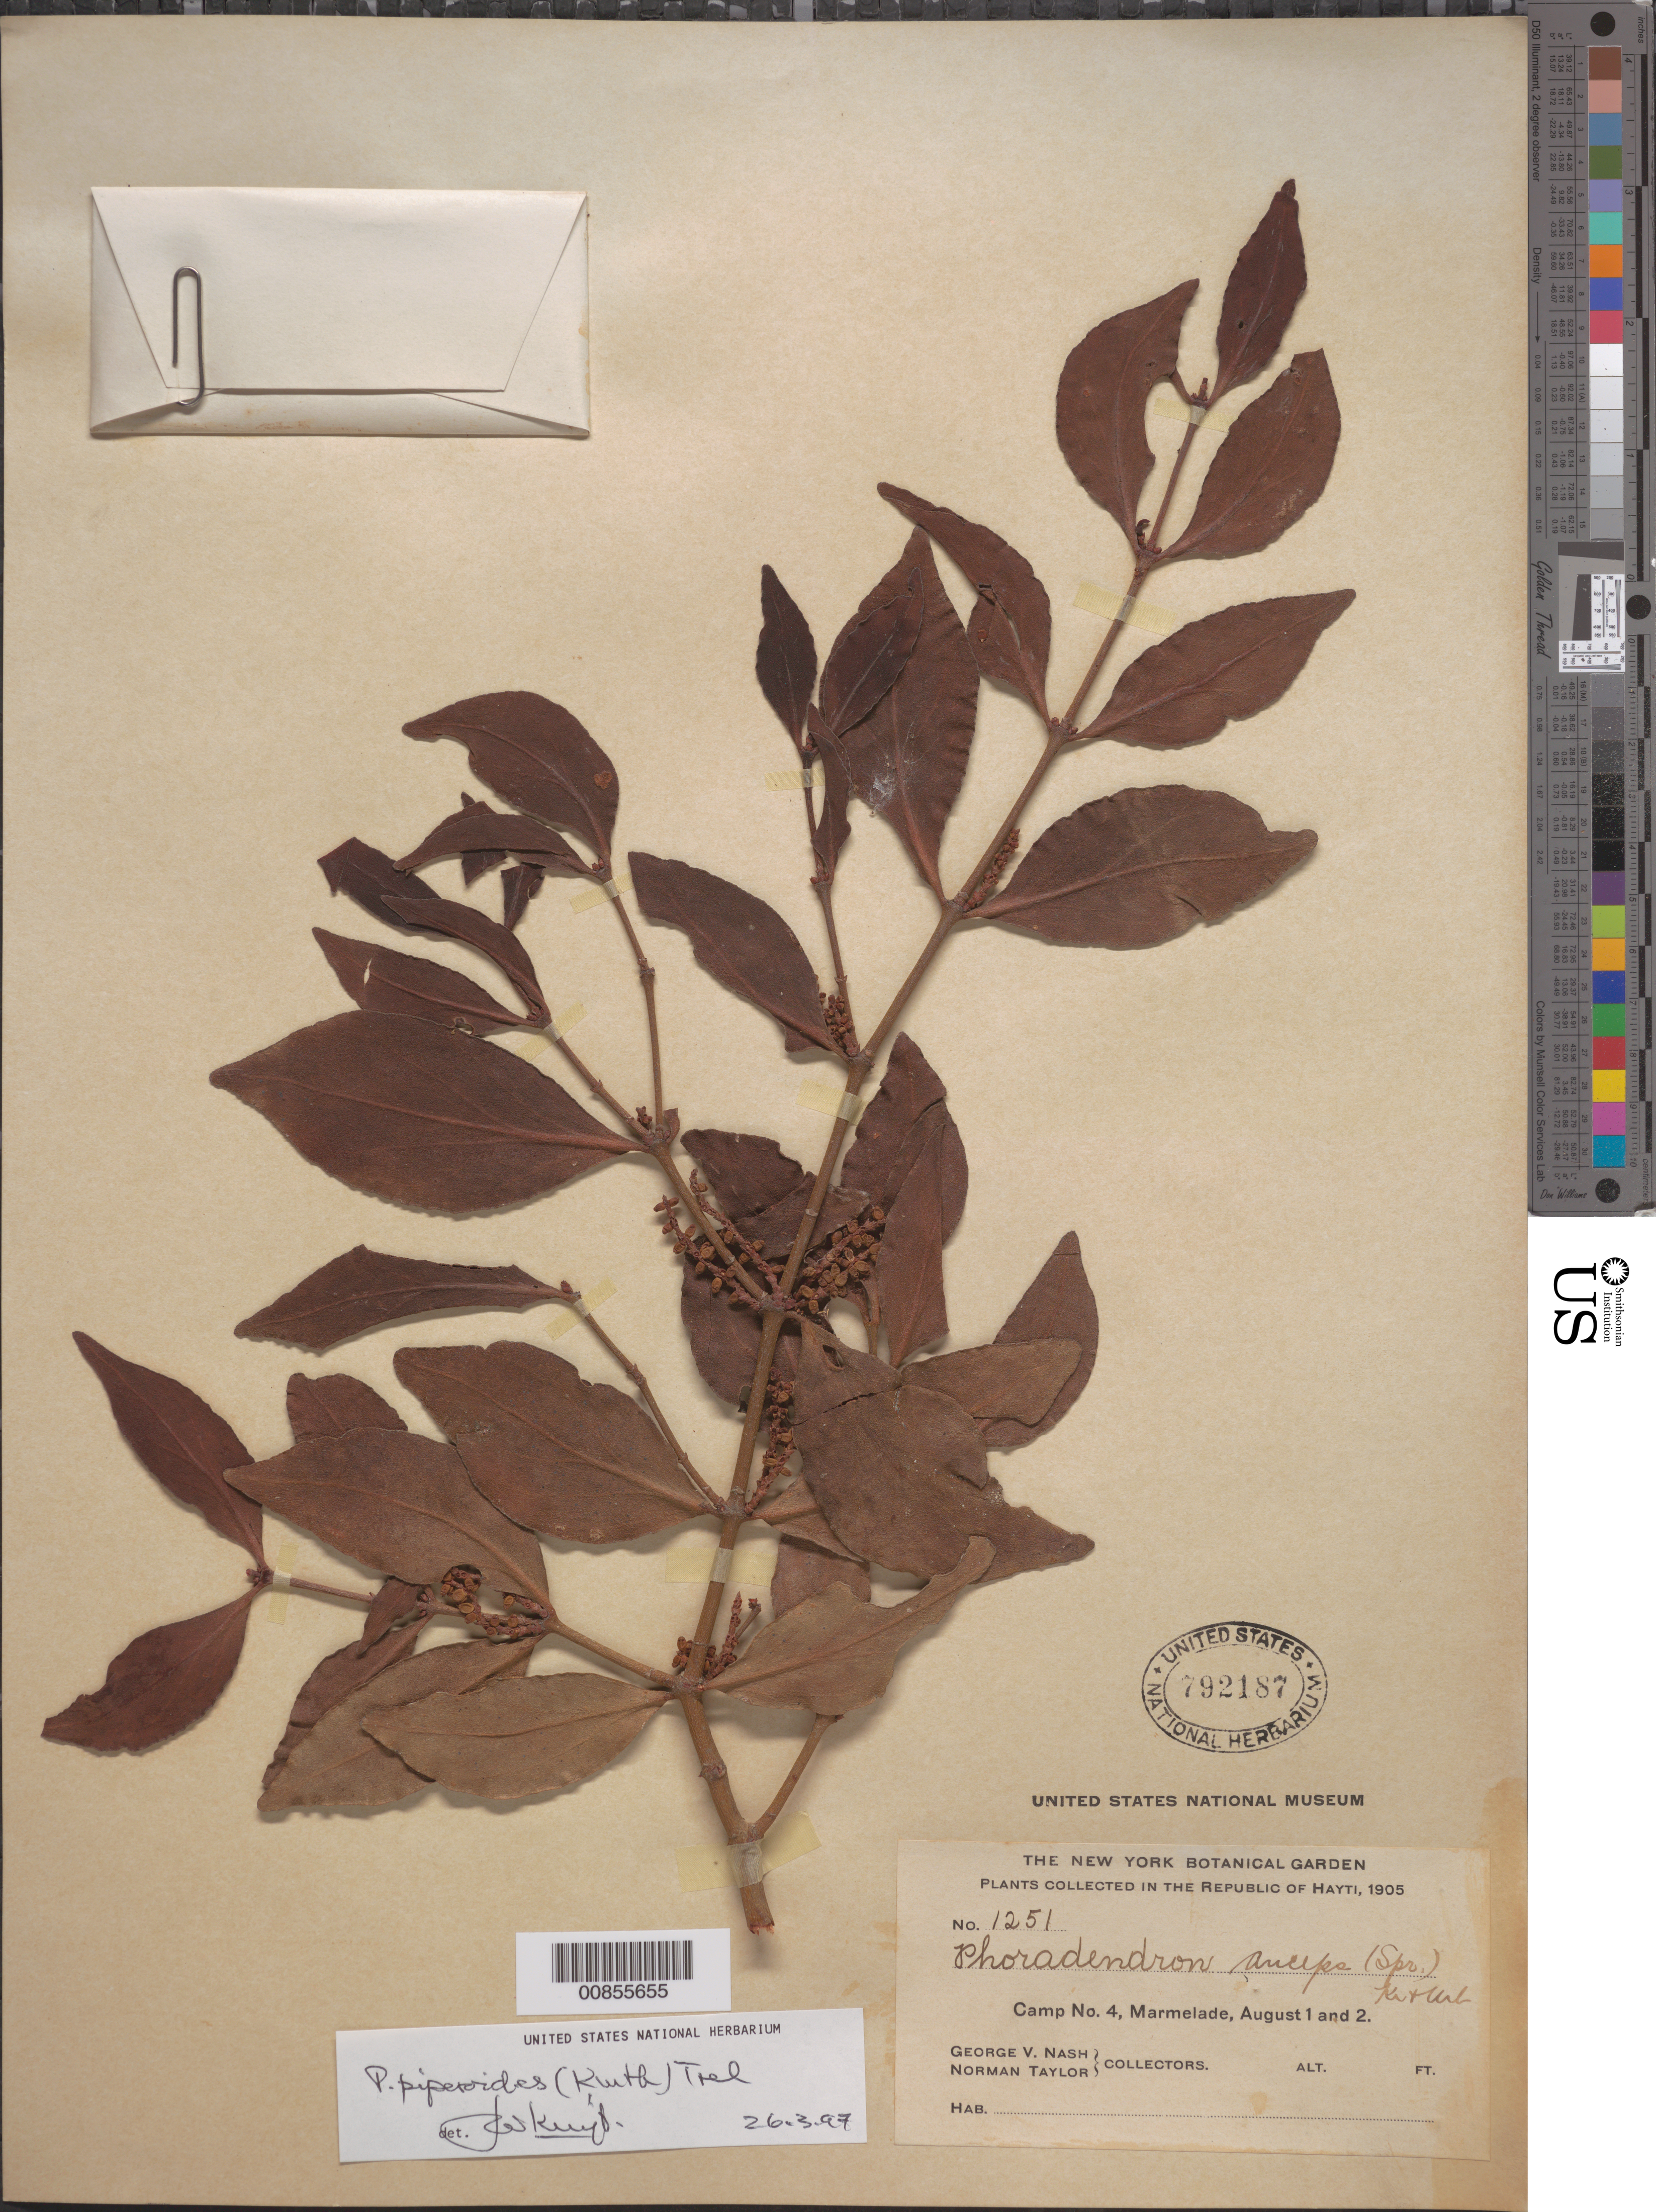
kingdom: Plantae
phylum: Tracheophyta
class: Magnoliopsida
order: Santalales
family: Viscaceae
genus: Phoradendron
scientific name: Phoradendron piperoides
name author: (Kunth) Trel.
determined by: Kuijt, Job, (CANADA)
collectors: G. V. Nash & N. Taylor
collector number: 1251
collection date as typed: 01 Aug 1905 to 02 Aug 1905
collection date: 1905-08-01/1905-08-02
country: Haiti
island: Hispaniola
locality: Camp No. 4, Marmelade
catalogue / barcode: US 792187